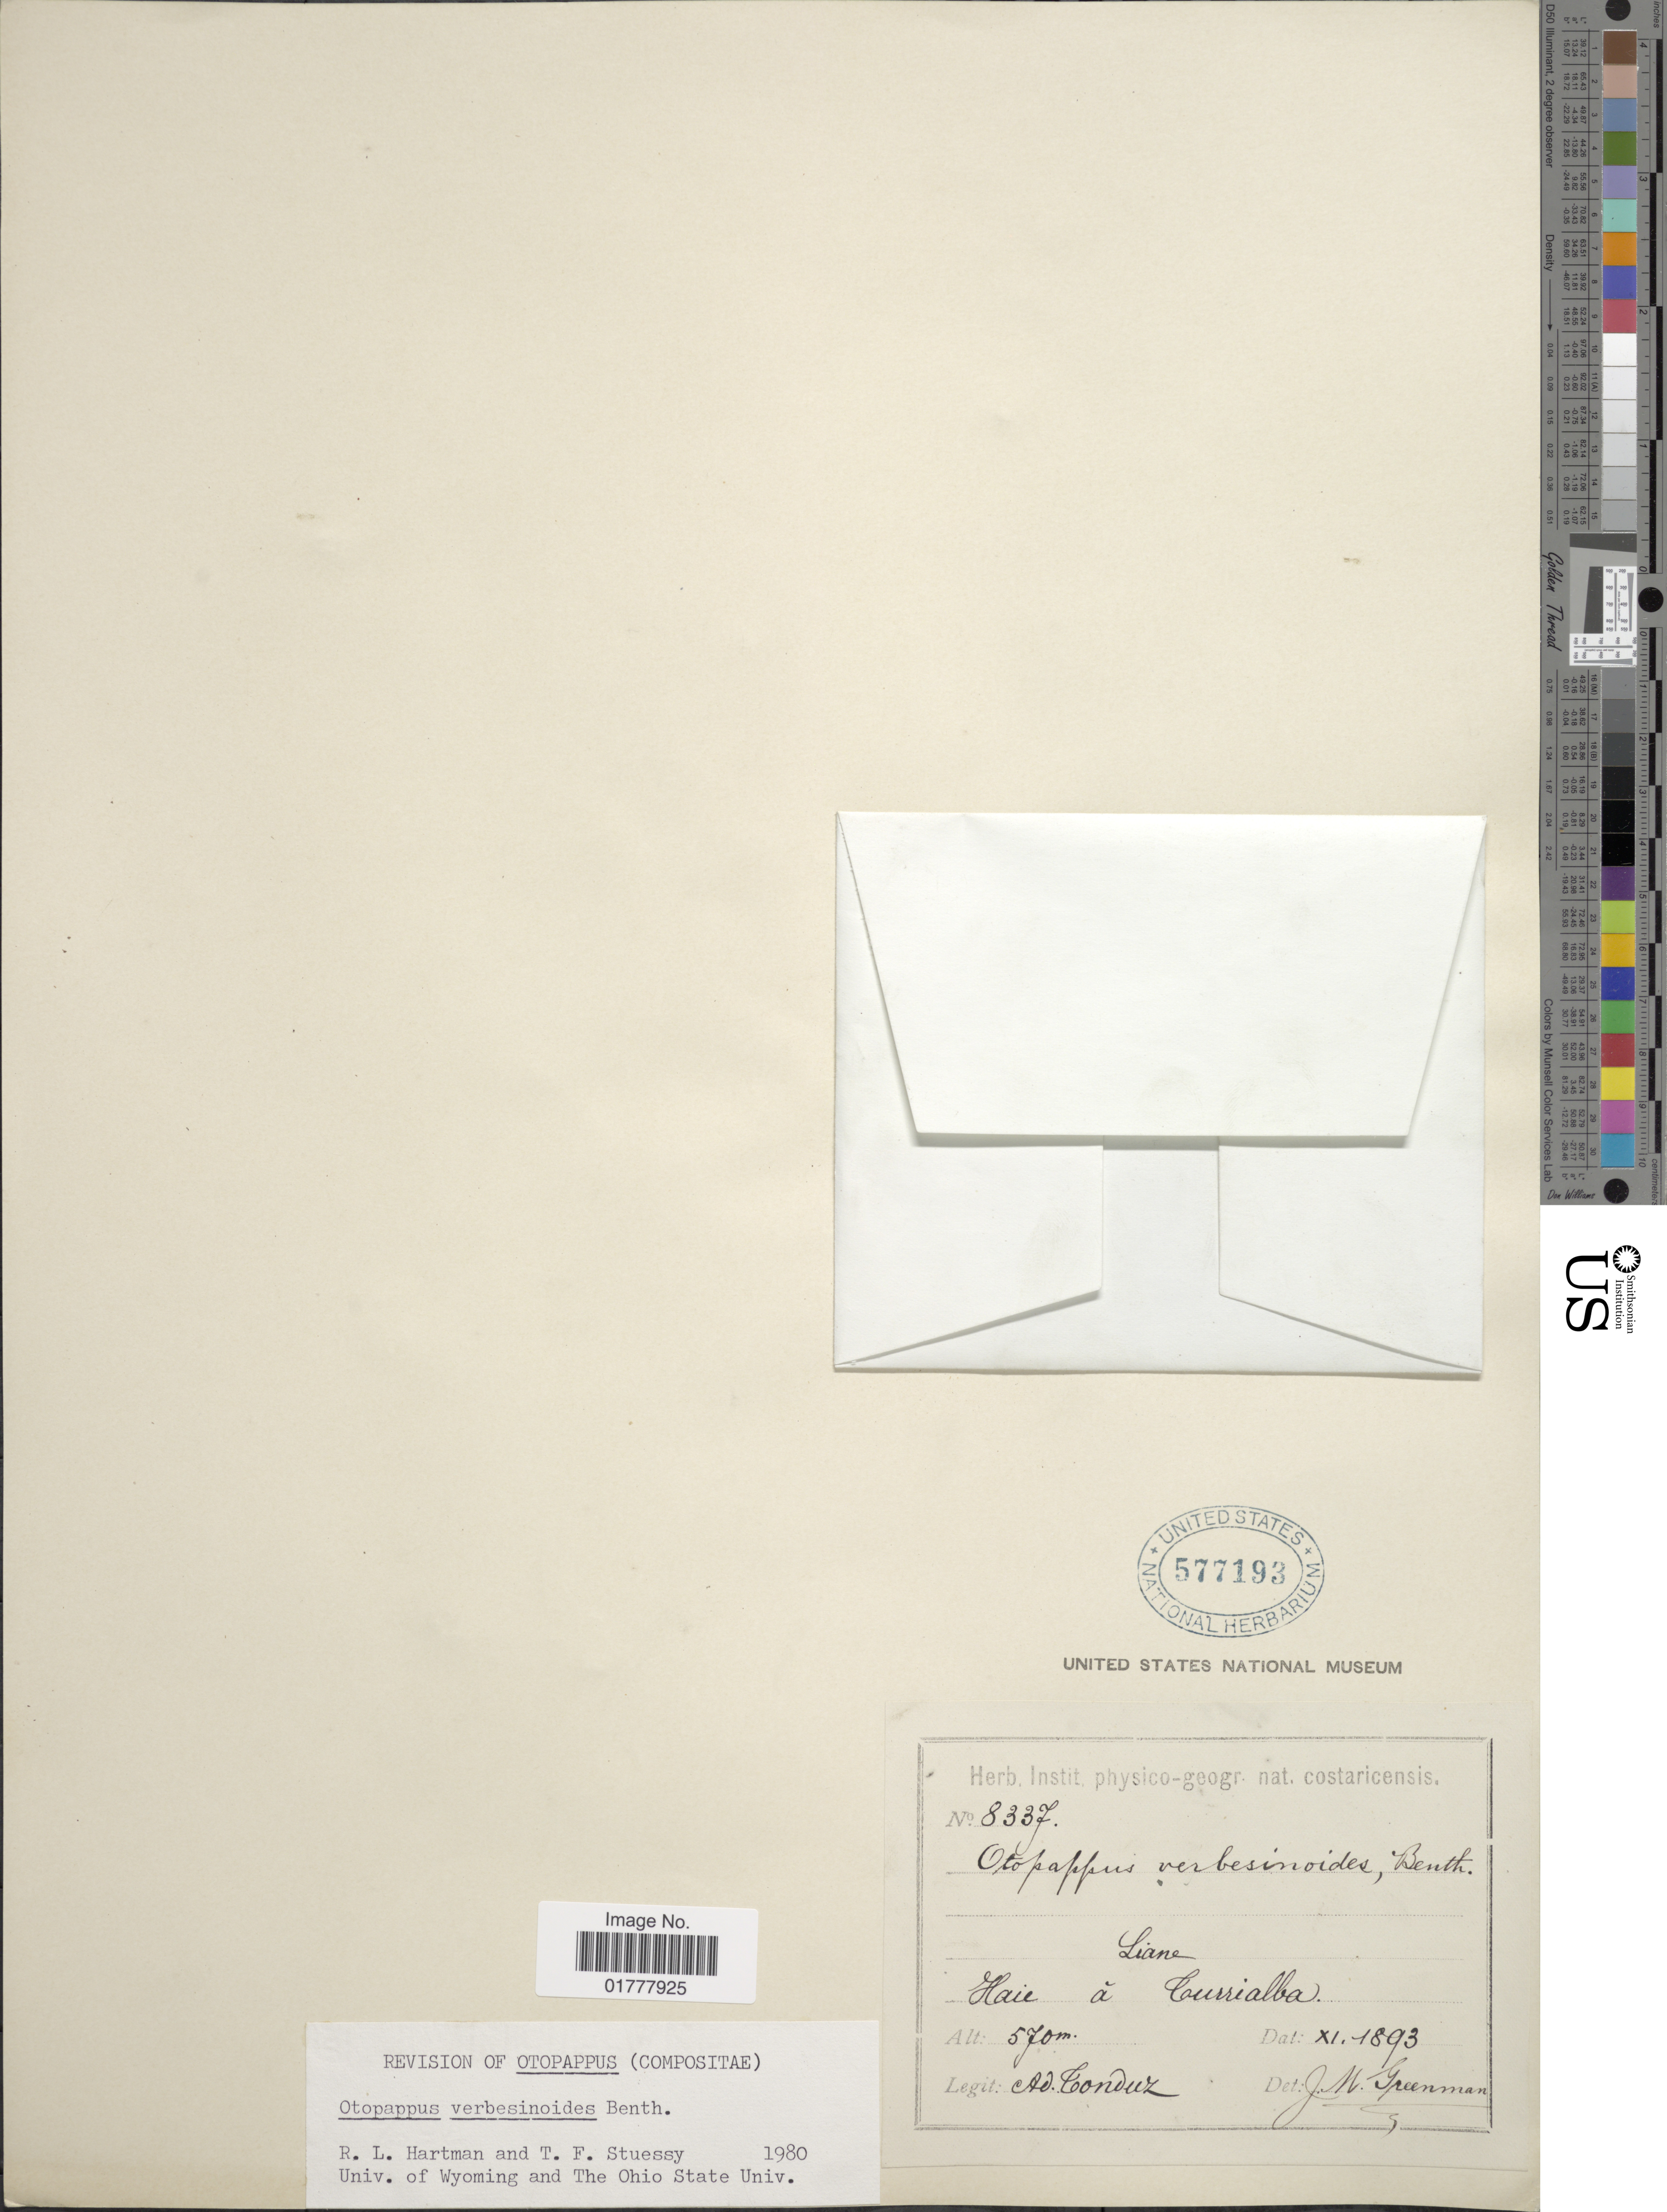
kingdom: Plantae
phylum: Tracheophyta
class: Magnoliopsida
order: Asterales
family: Asteraceae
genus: Otopappus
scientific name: Otopappus verbesinoides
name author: Benth.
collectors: A. Tonduz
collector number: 8337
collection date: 1893-11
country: Costa Rica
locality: Liane, Haie a Currialba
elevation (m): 570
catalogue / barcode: US 577193